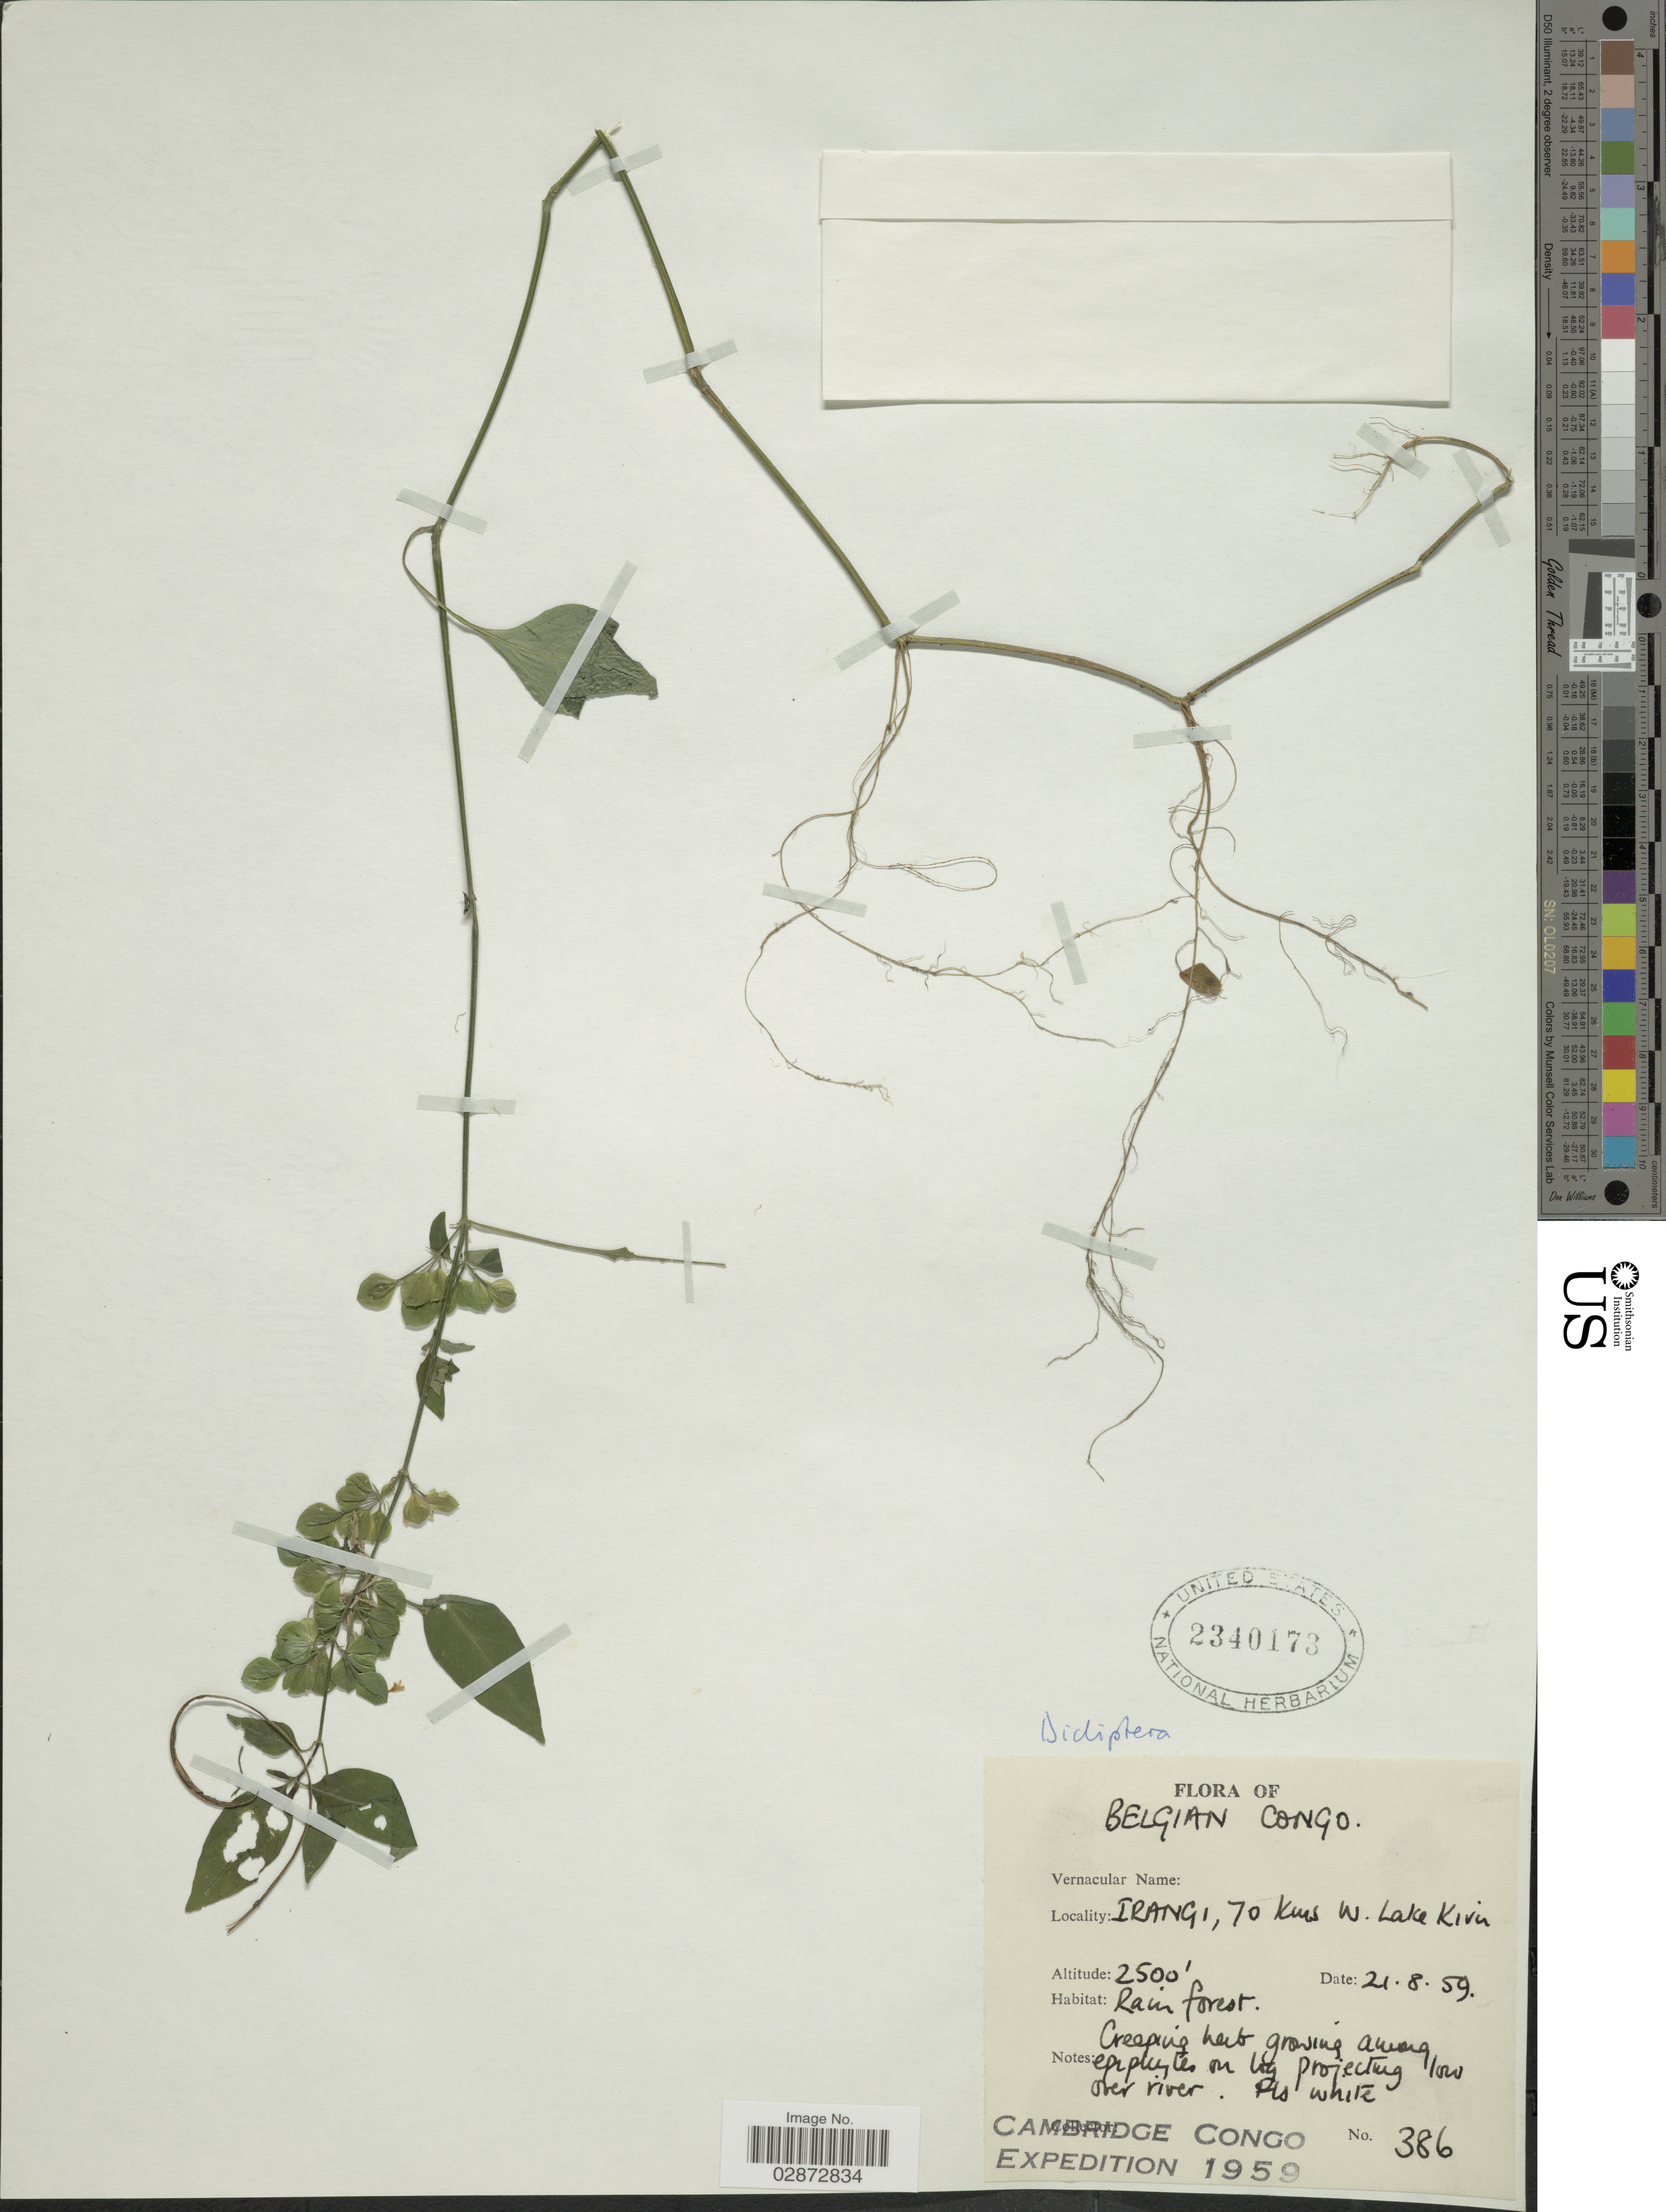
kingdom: Plantae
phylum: Tracheophyta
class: Magnoliopsida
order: Lamiales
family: Acanthaceae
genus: Dicliptera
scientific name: Dicliptera sp.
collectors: Cambridge Congo Expedition 1959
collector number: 386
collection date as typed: Transcribed d/m/y: 21/8/59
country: Congo, Democratic Republic of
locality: Belgian Congo, Irangi, 70 Kms W. Lake Kivu.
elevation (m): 762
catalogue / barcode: US 2340173